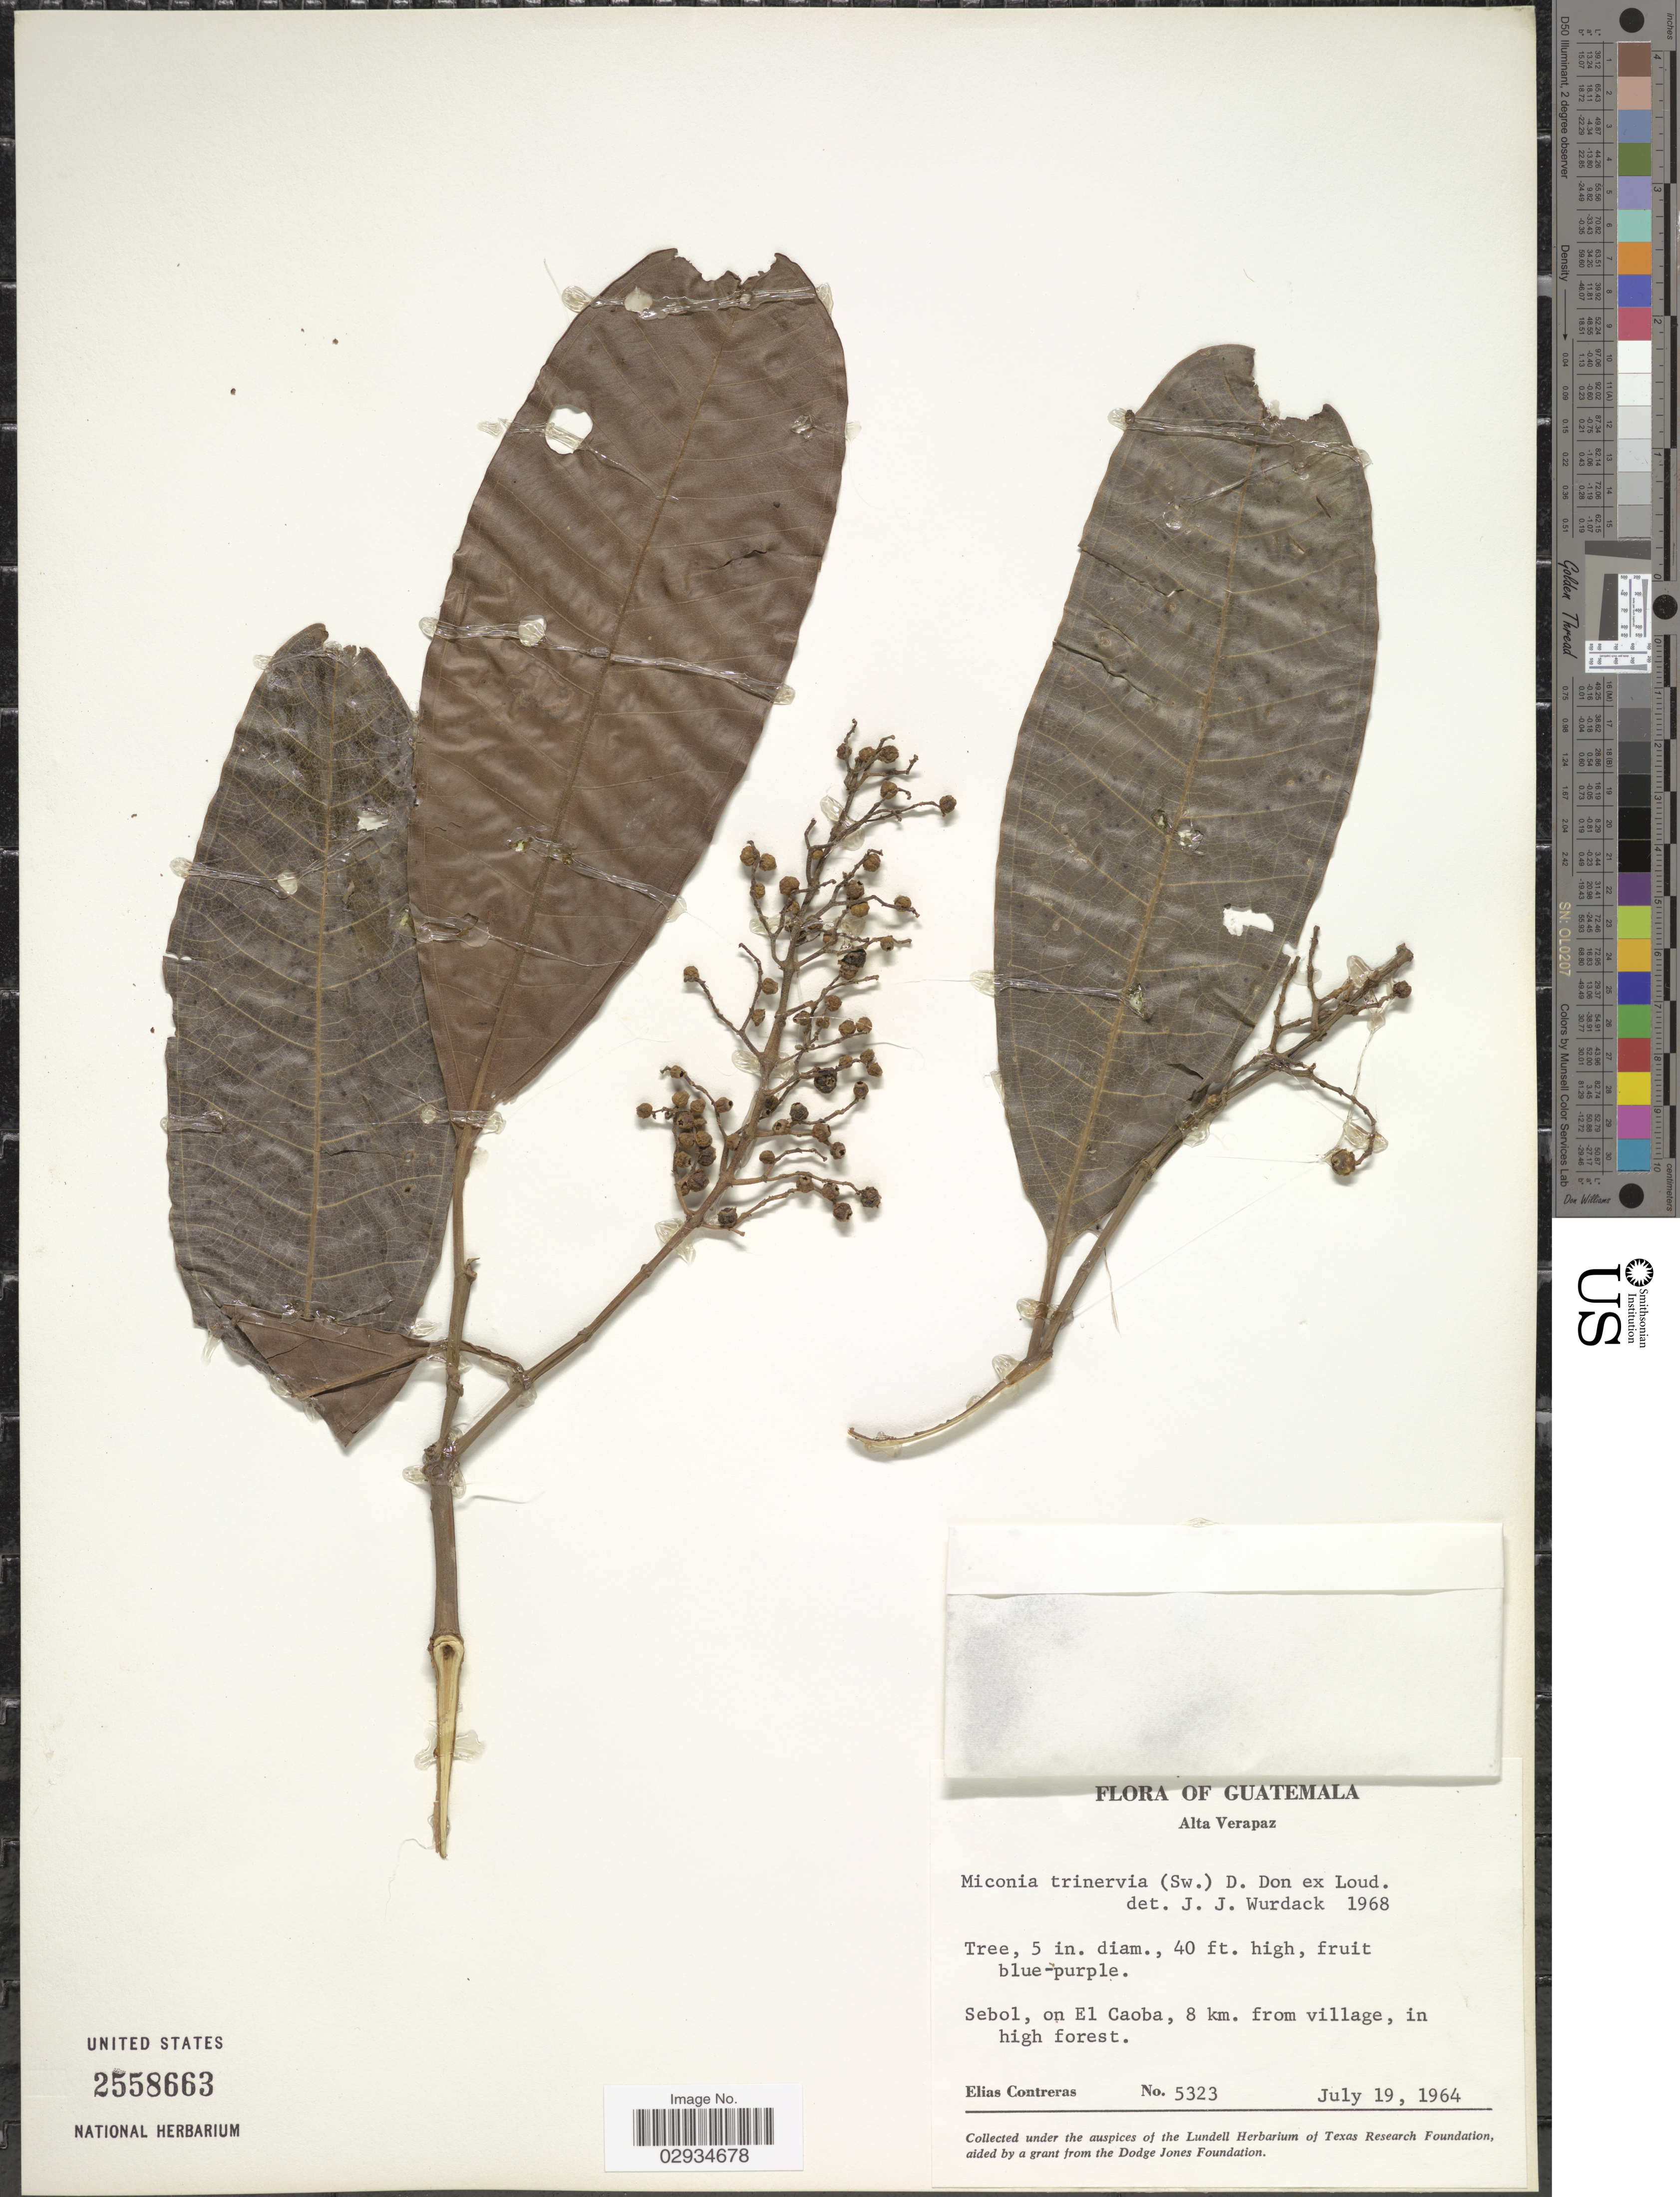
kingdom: Plantae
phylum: Tracheophyta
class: Magnoliopsida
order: Myrtales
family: Melastomataceae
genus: Miconia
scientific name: Miconia trinervia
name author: (Sw.) D. Don ex Loudon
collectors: E. Contreras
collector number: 5323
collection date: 1964-07-19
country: Guatemala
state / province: Alta Verapaz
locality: Sebol, on El Caoba, 8 km. from village, in high forest.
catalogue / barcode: US 2558663